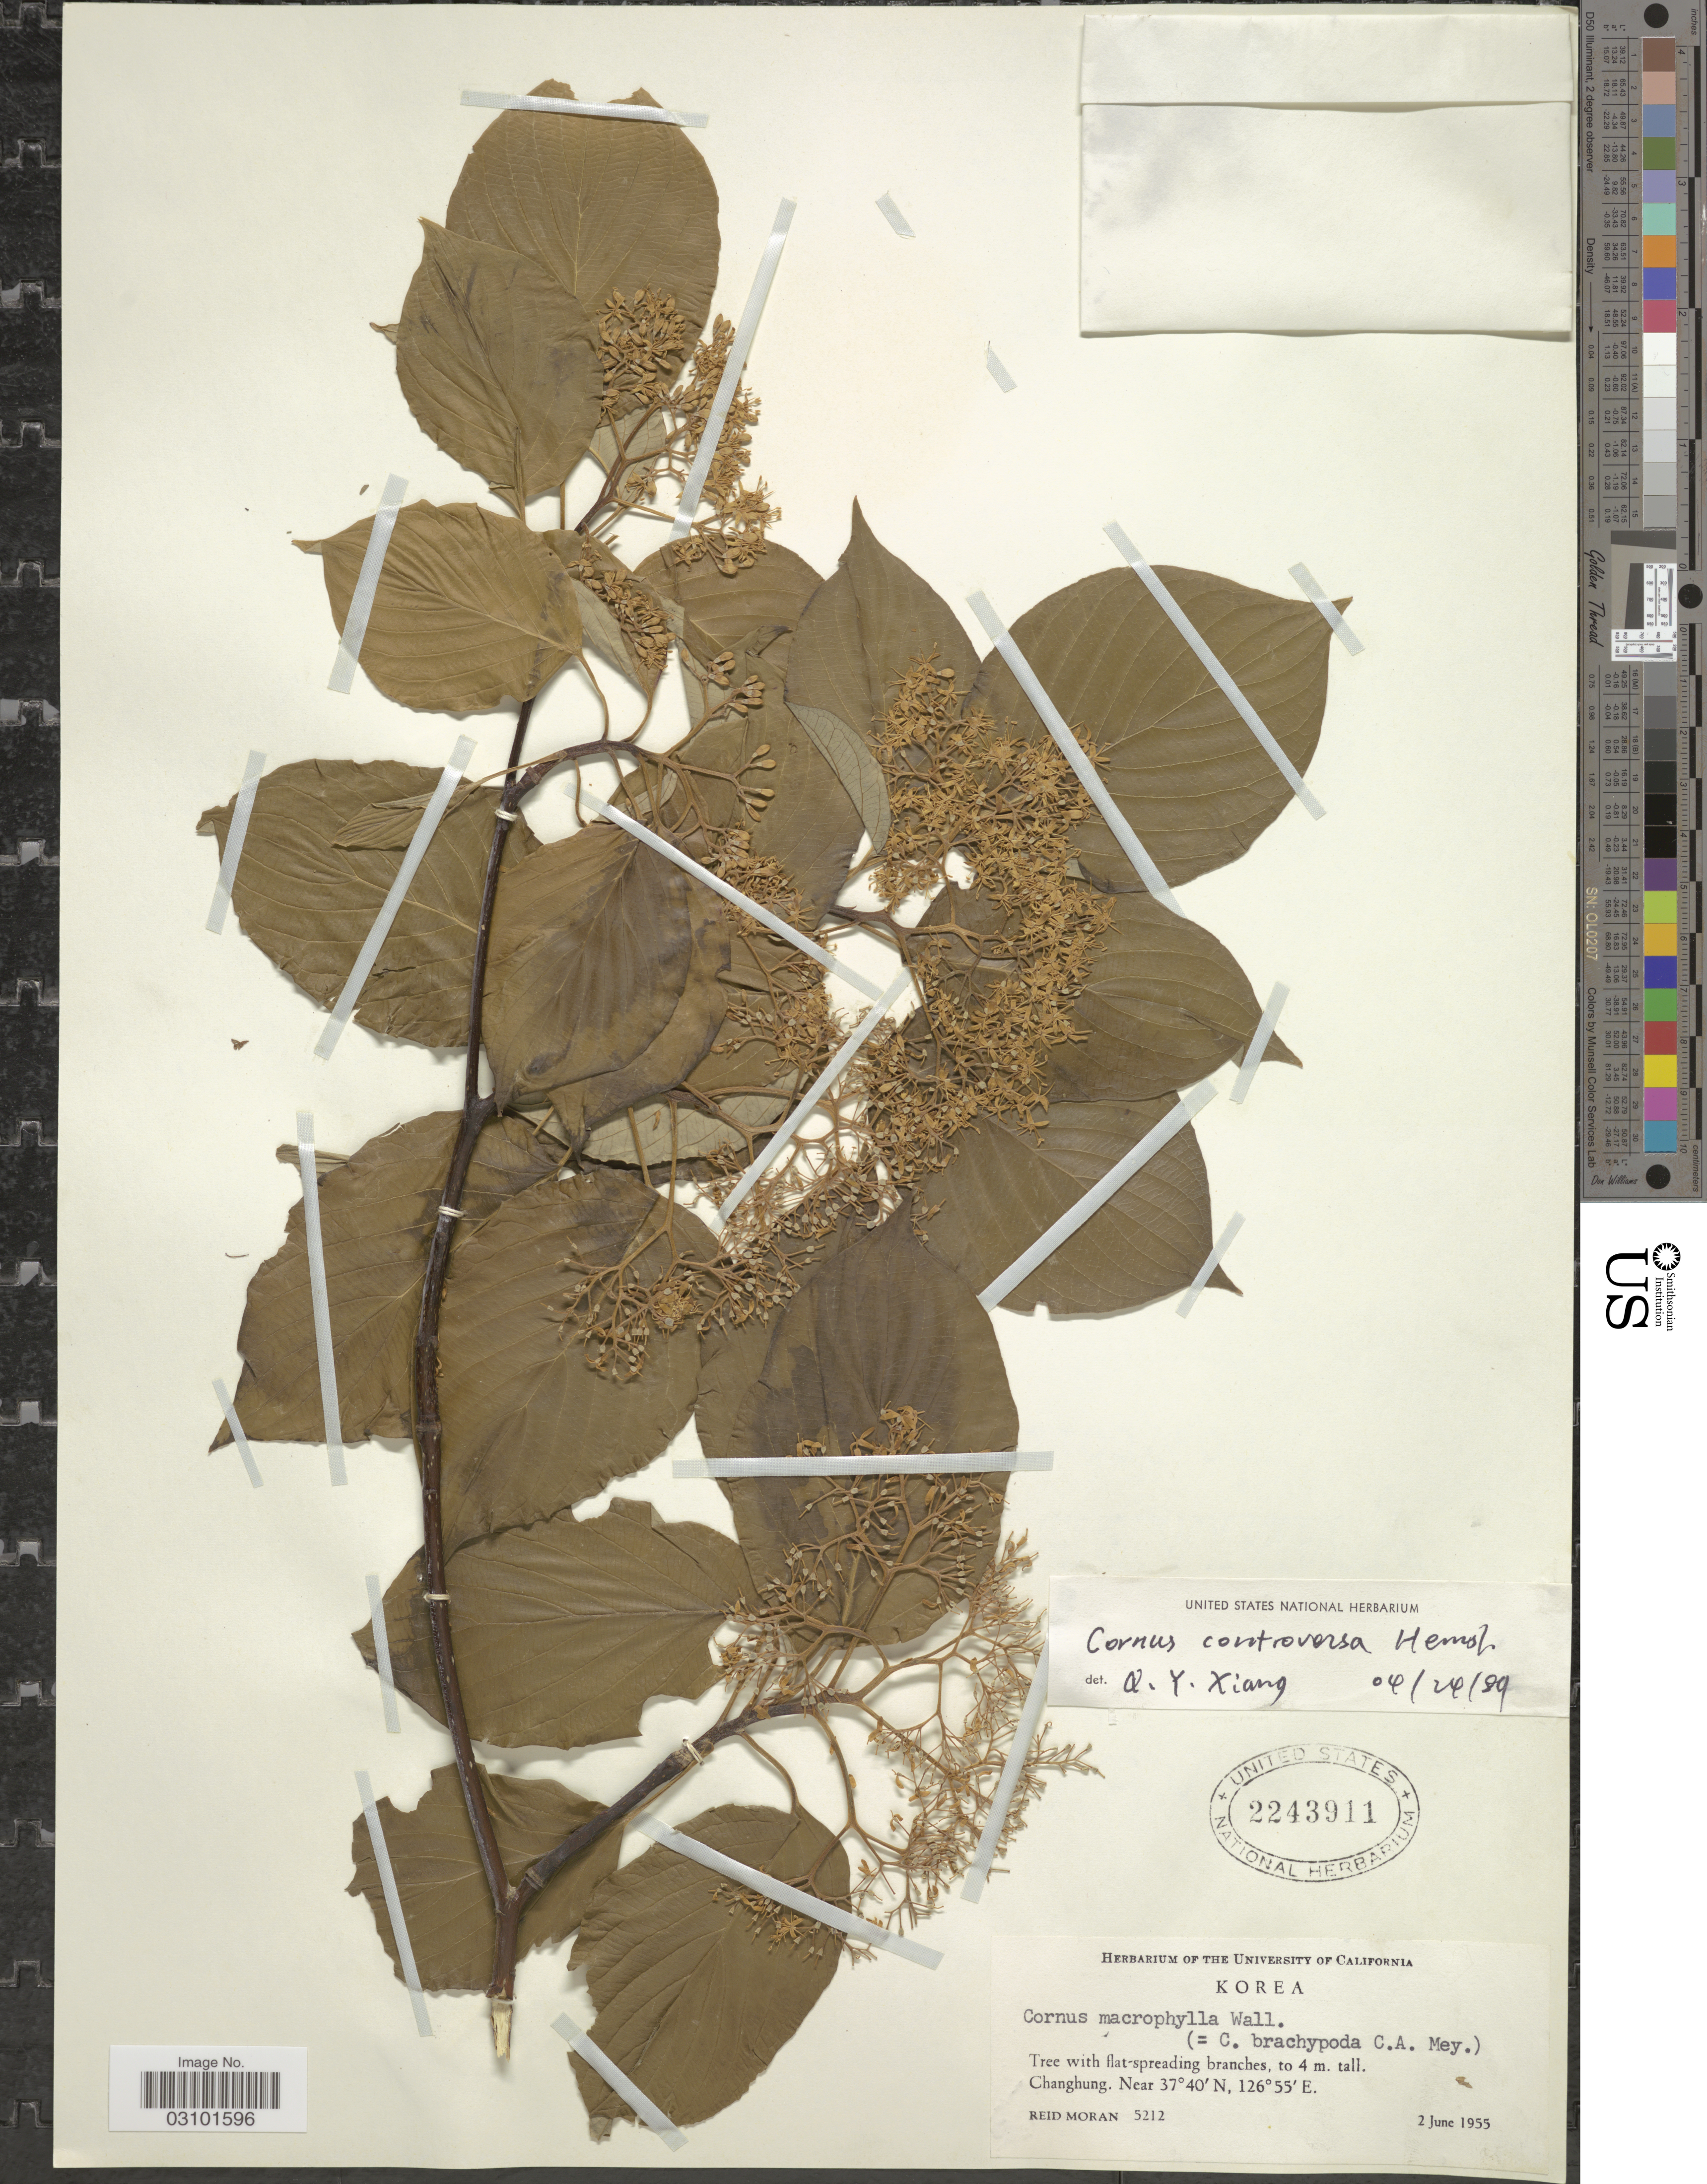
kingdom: Plantae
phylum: Tracheophyta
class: Magnoliopsida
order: Cornales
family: Cornaceae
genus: Cornus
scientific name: Cornus controversa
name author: Hemsl.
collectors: R. Moran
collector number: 5212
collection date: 1955-06-02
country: South Korea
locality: Changhung.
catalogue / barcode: US 2243911